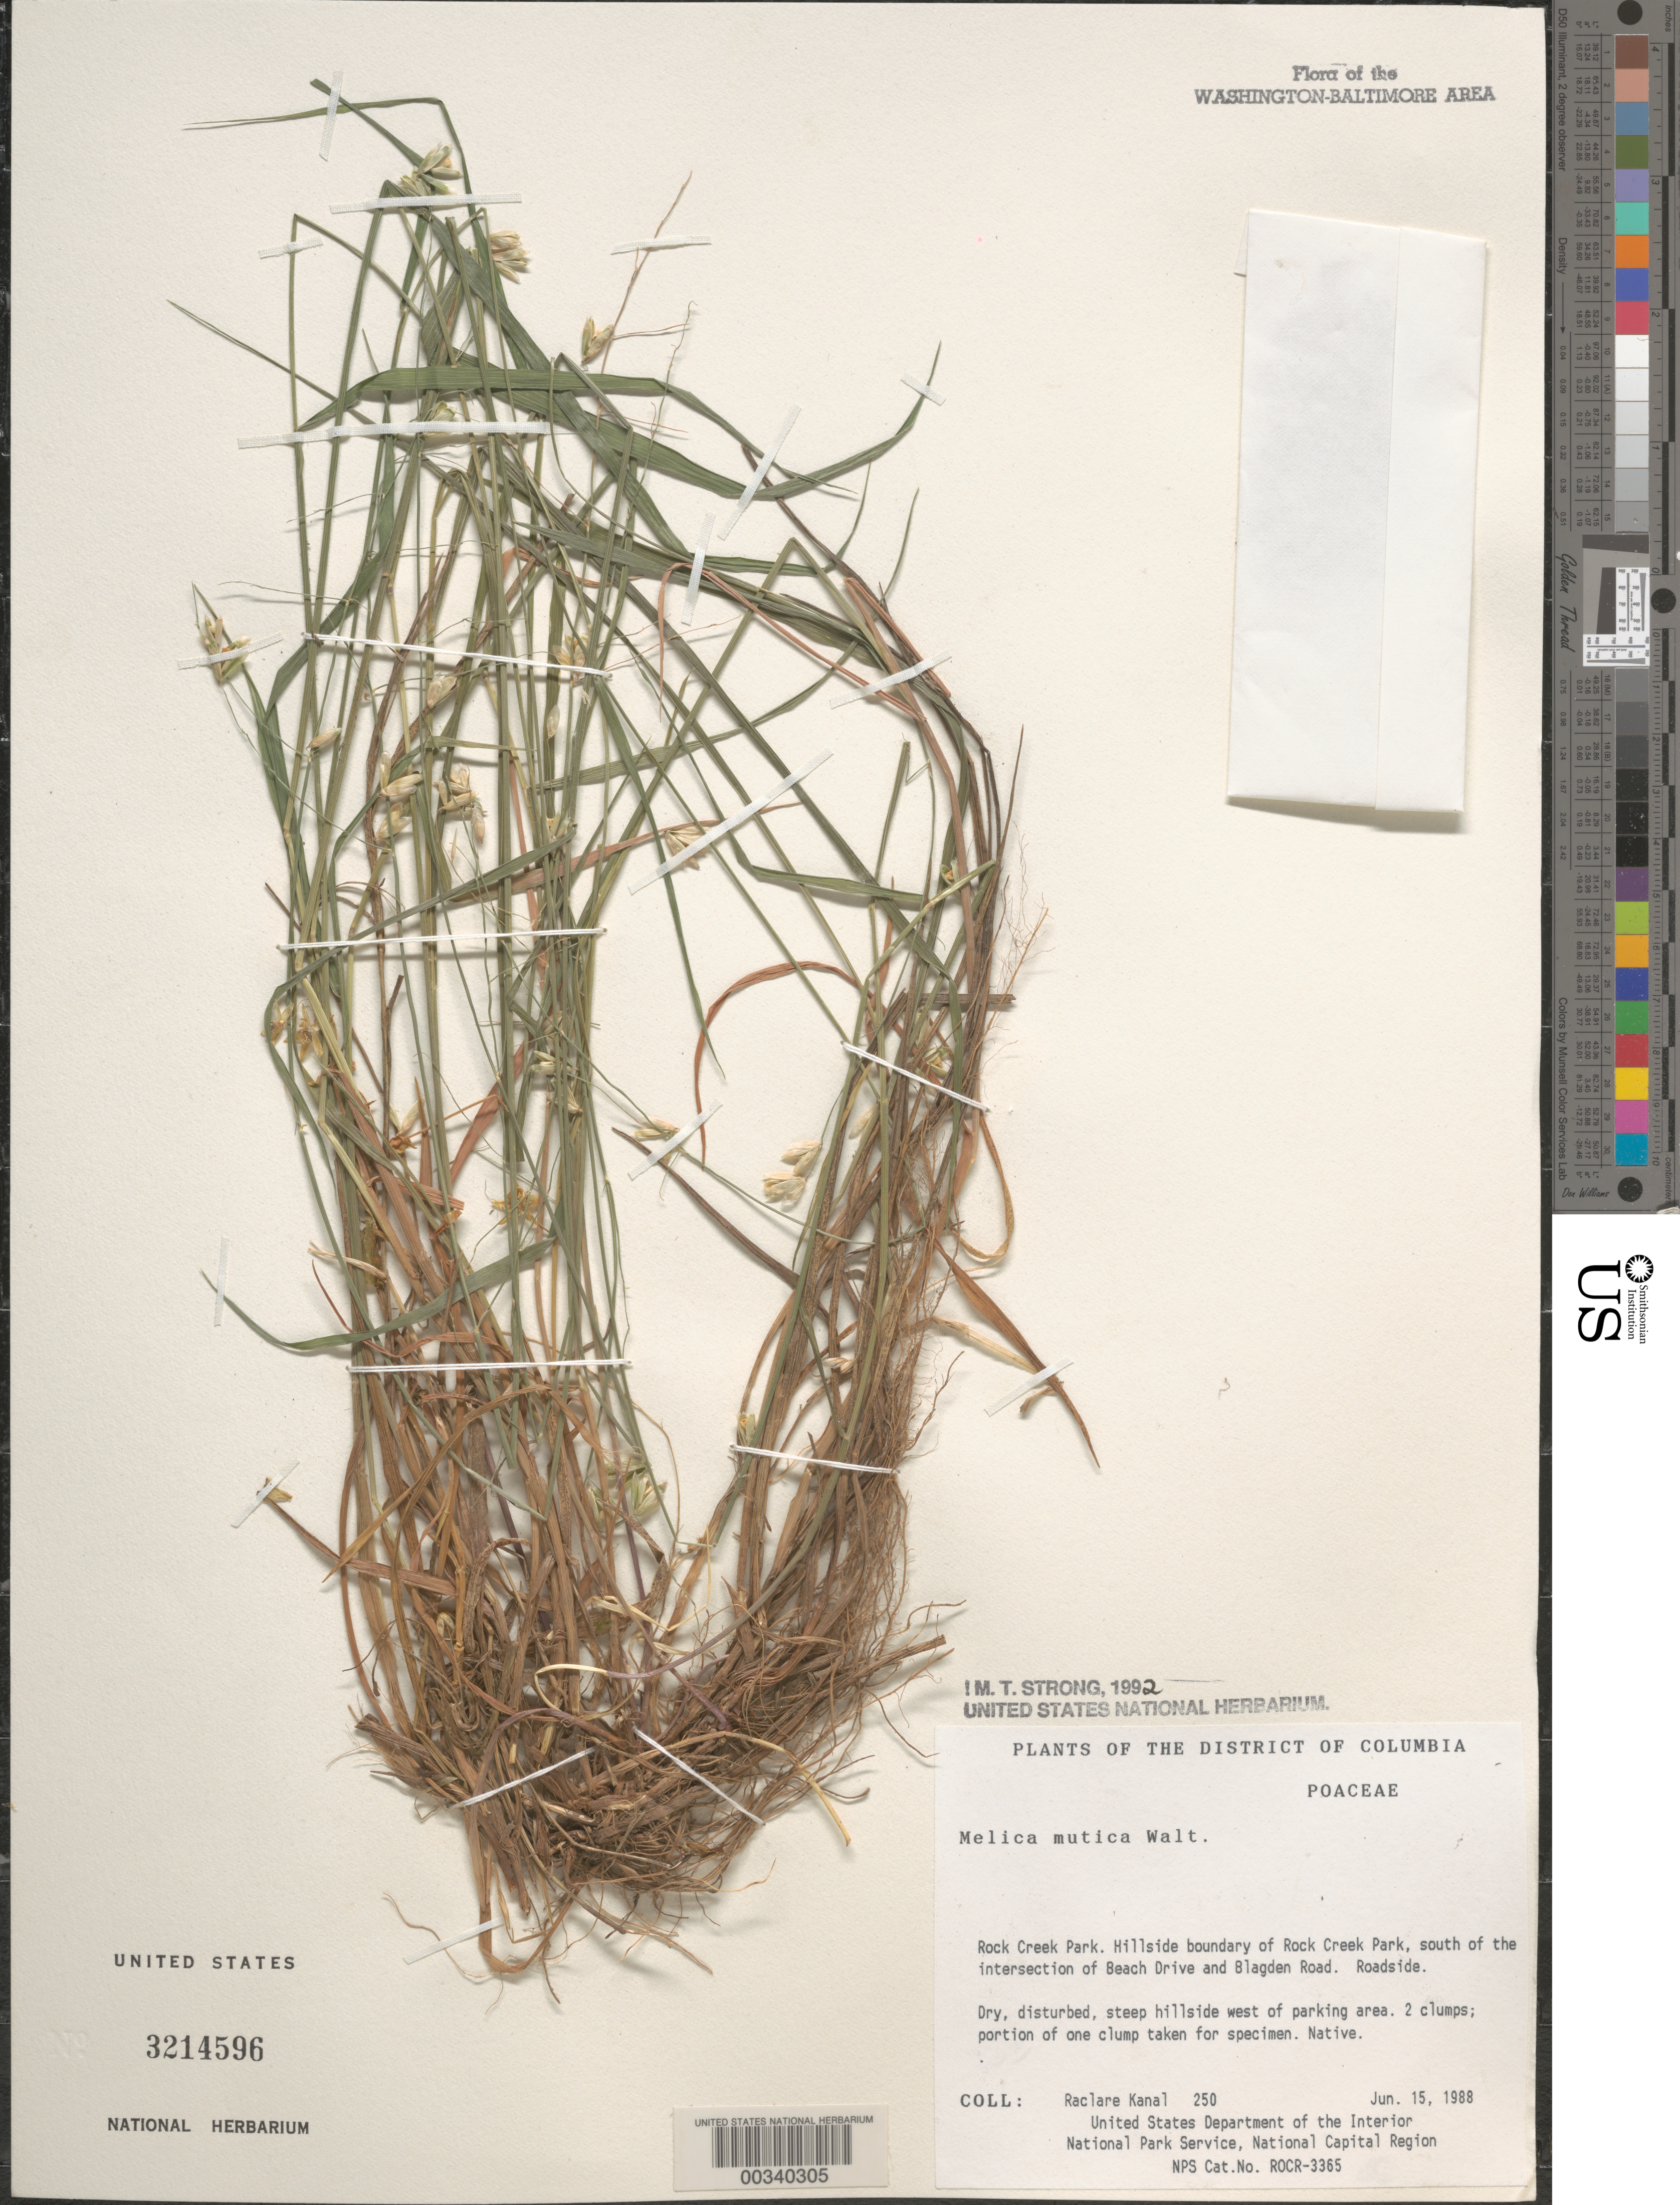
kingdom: Plantae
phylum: Tracheophyta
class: Liliopsida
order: Poales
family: Poaceae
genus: Melica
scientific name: Melica mutica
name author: Walter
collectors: R. Kanal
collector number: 250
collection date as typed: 15 Jun 1988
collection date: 1988-06-15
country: United States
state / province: District of Columbia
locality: Rock Creek Park. Boundary of Rock Creek Park, S of intersection of Beach Dr and Blagden road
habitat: Dry disturbed steep hillside w of parking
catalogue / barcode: US 3214596